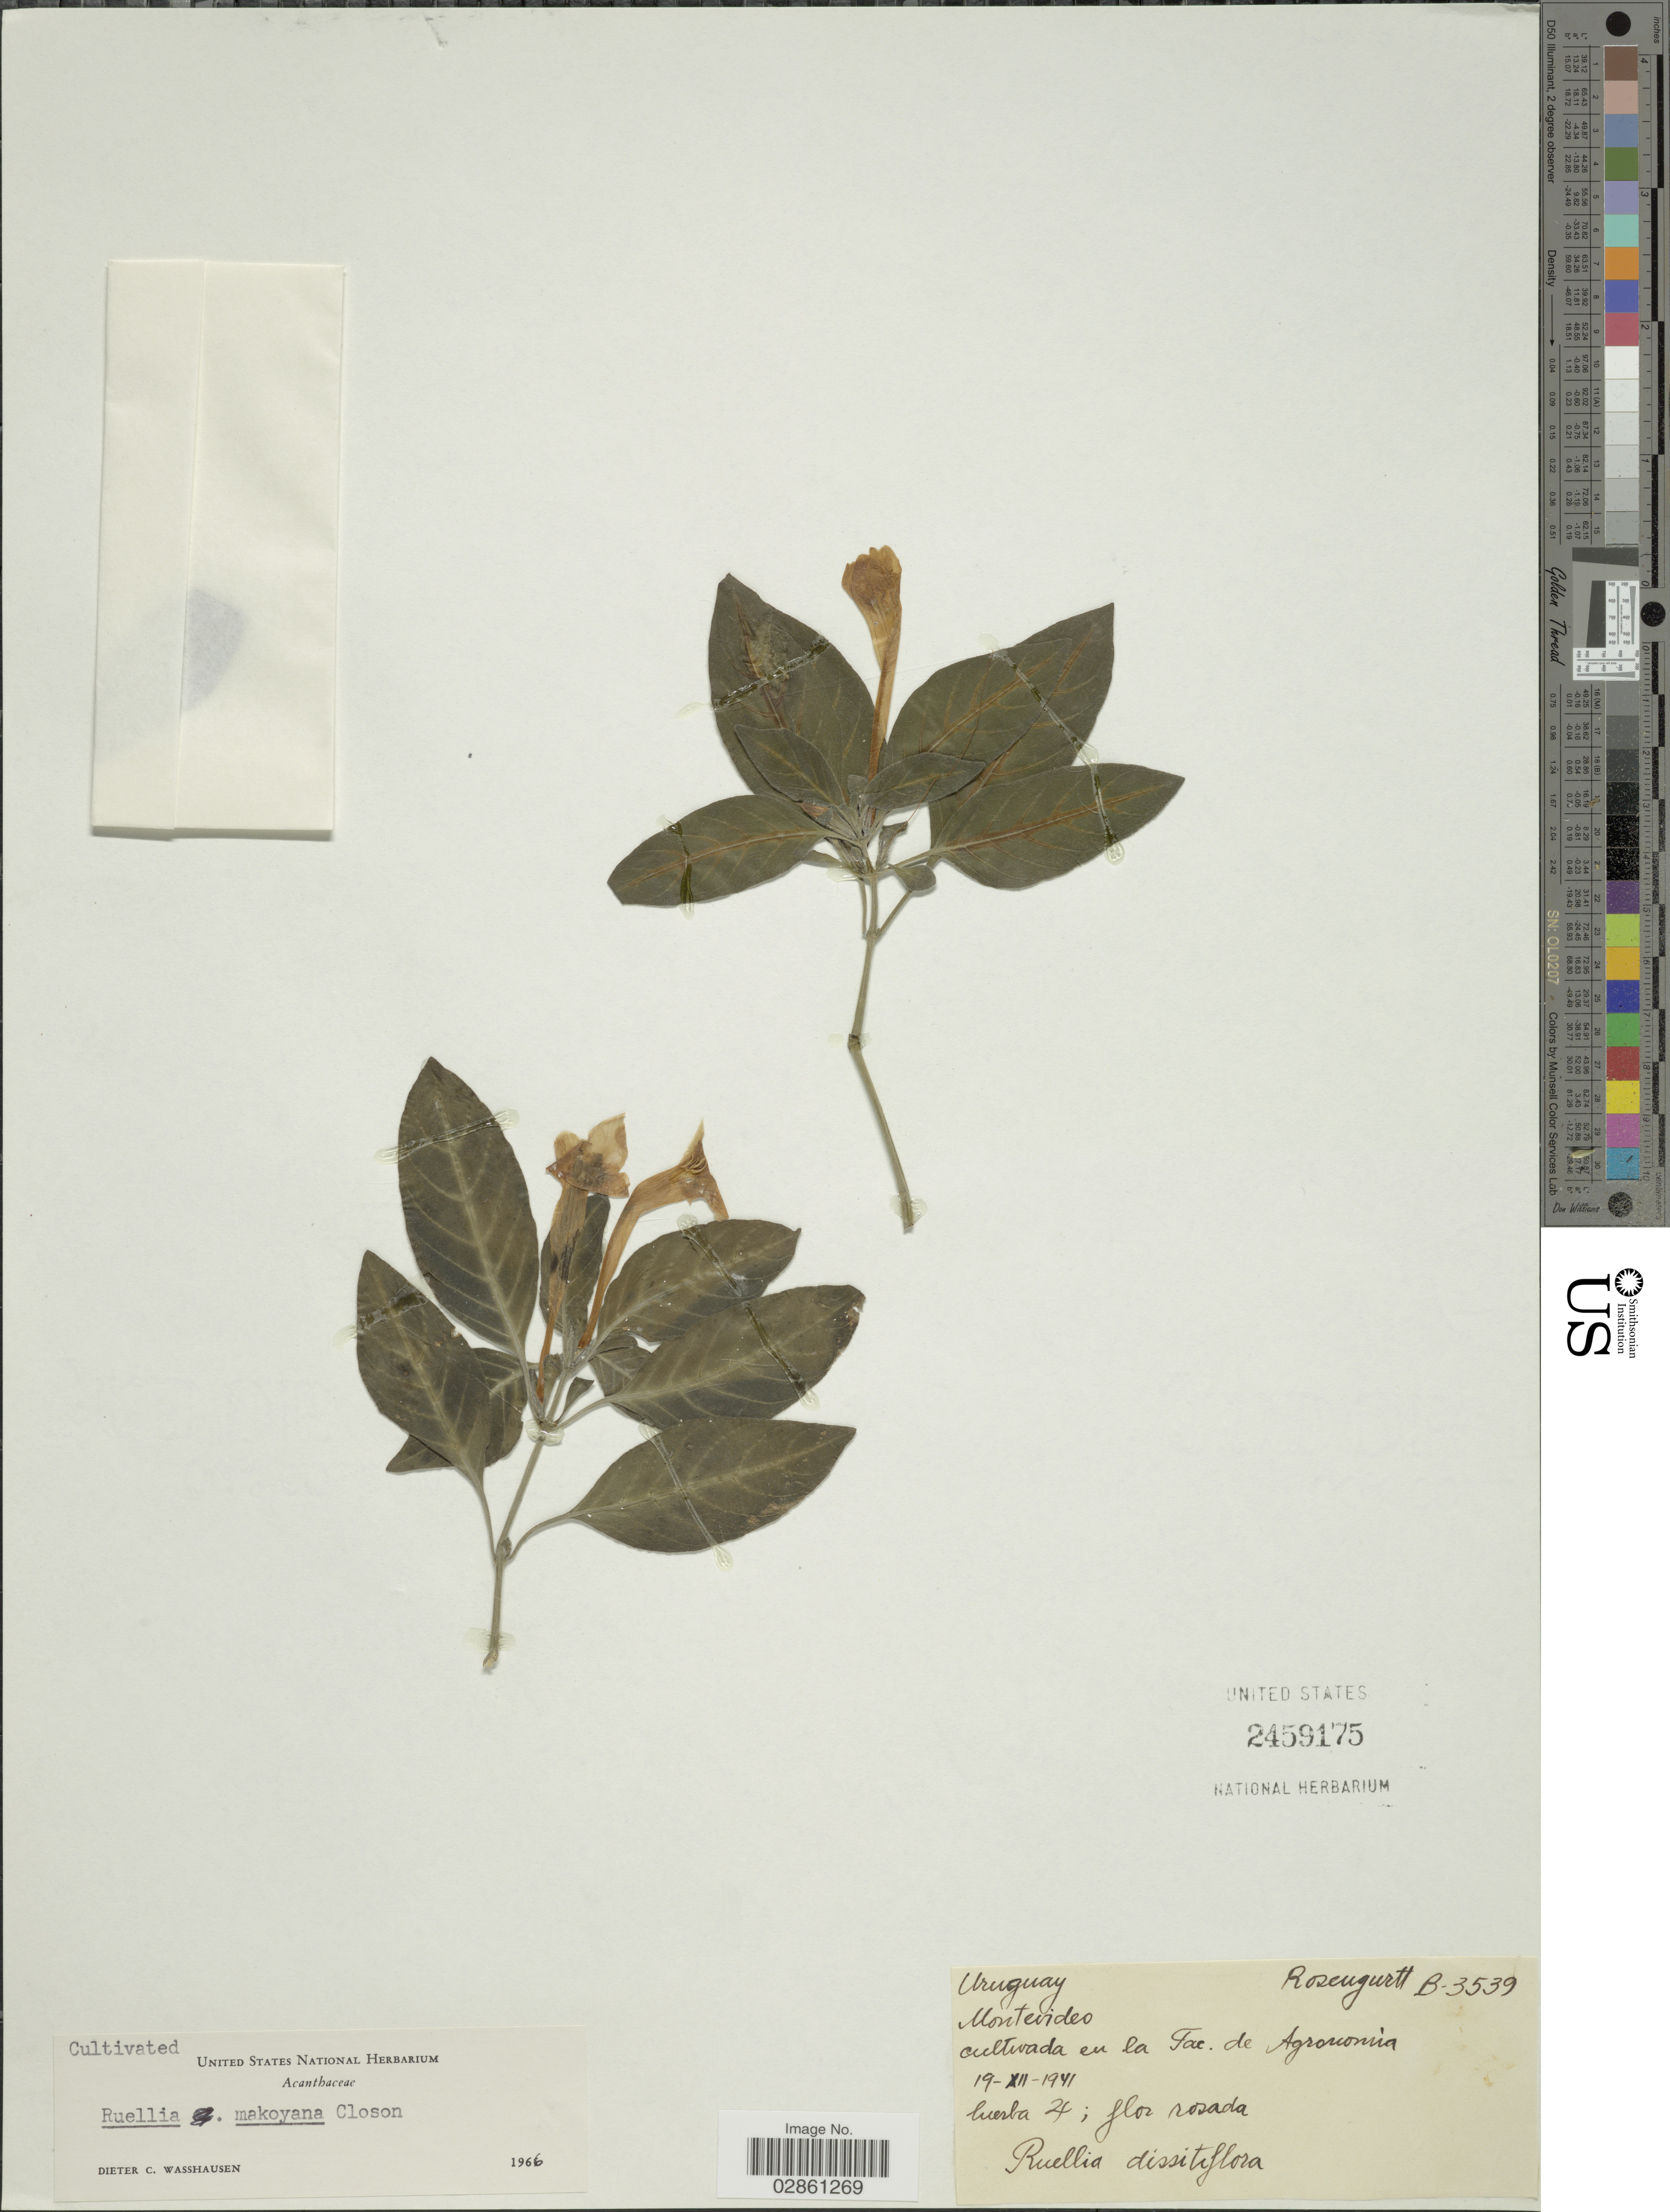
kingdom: Plantae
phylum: Tracheophyta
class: Magnoliopsida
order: Lamiales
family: Acanthaceae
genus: Ruellia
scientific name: Ruellia makoyana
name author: Closon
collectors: Rosengurtt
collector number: B-3539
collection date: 1941-12-19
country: Uruguay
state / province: Montevideo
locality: En la Fac. de Agronomia.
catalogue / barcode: US 2459175